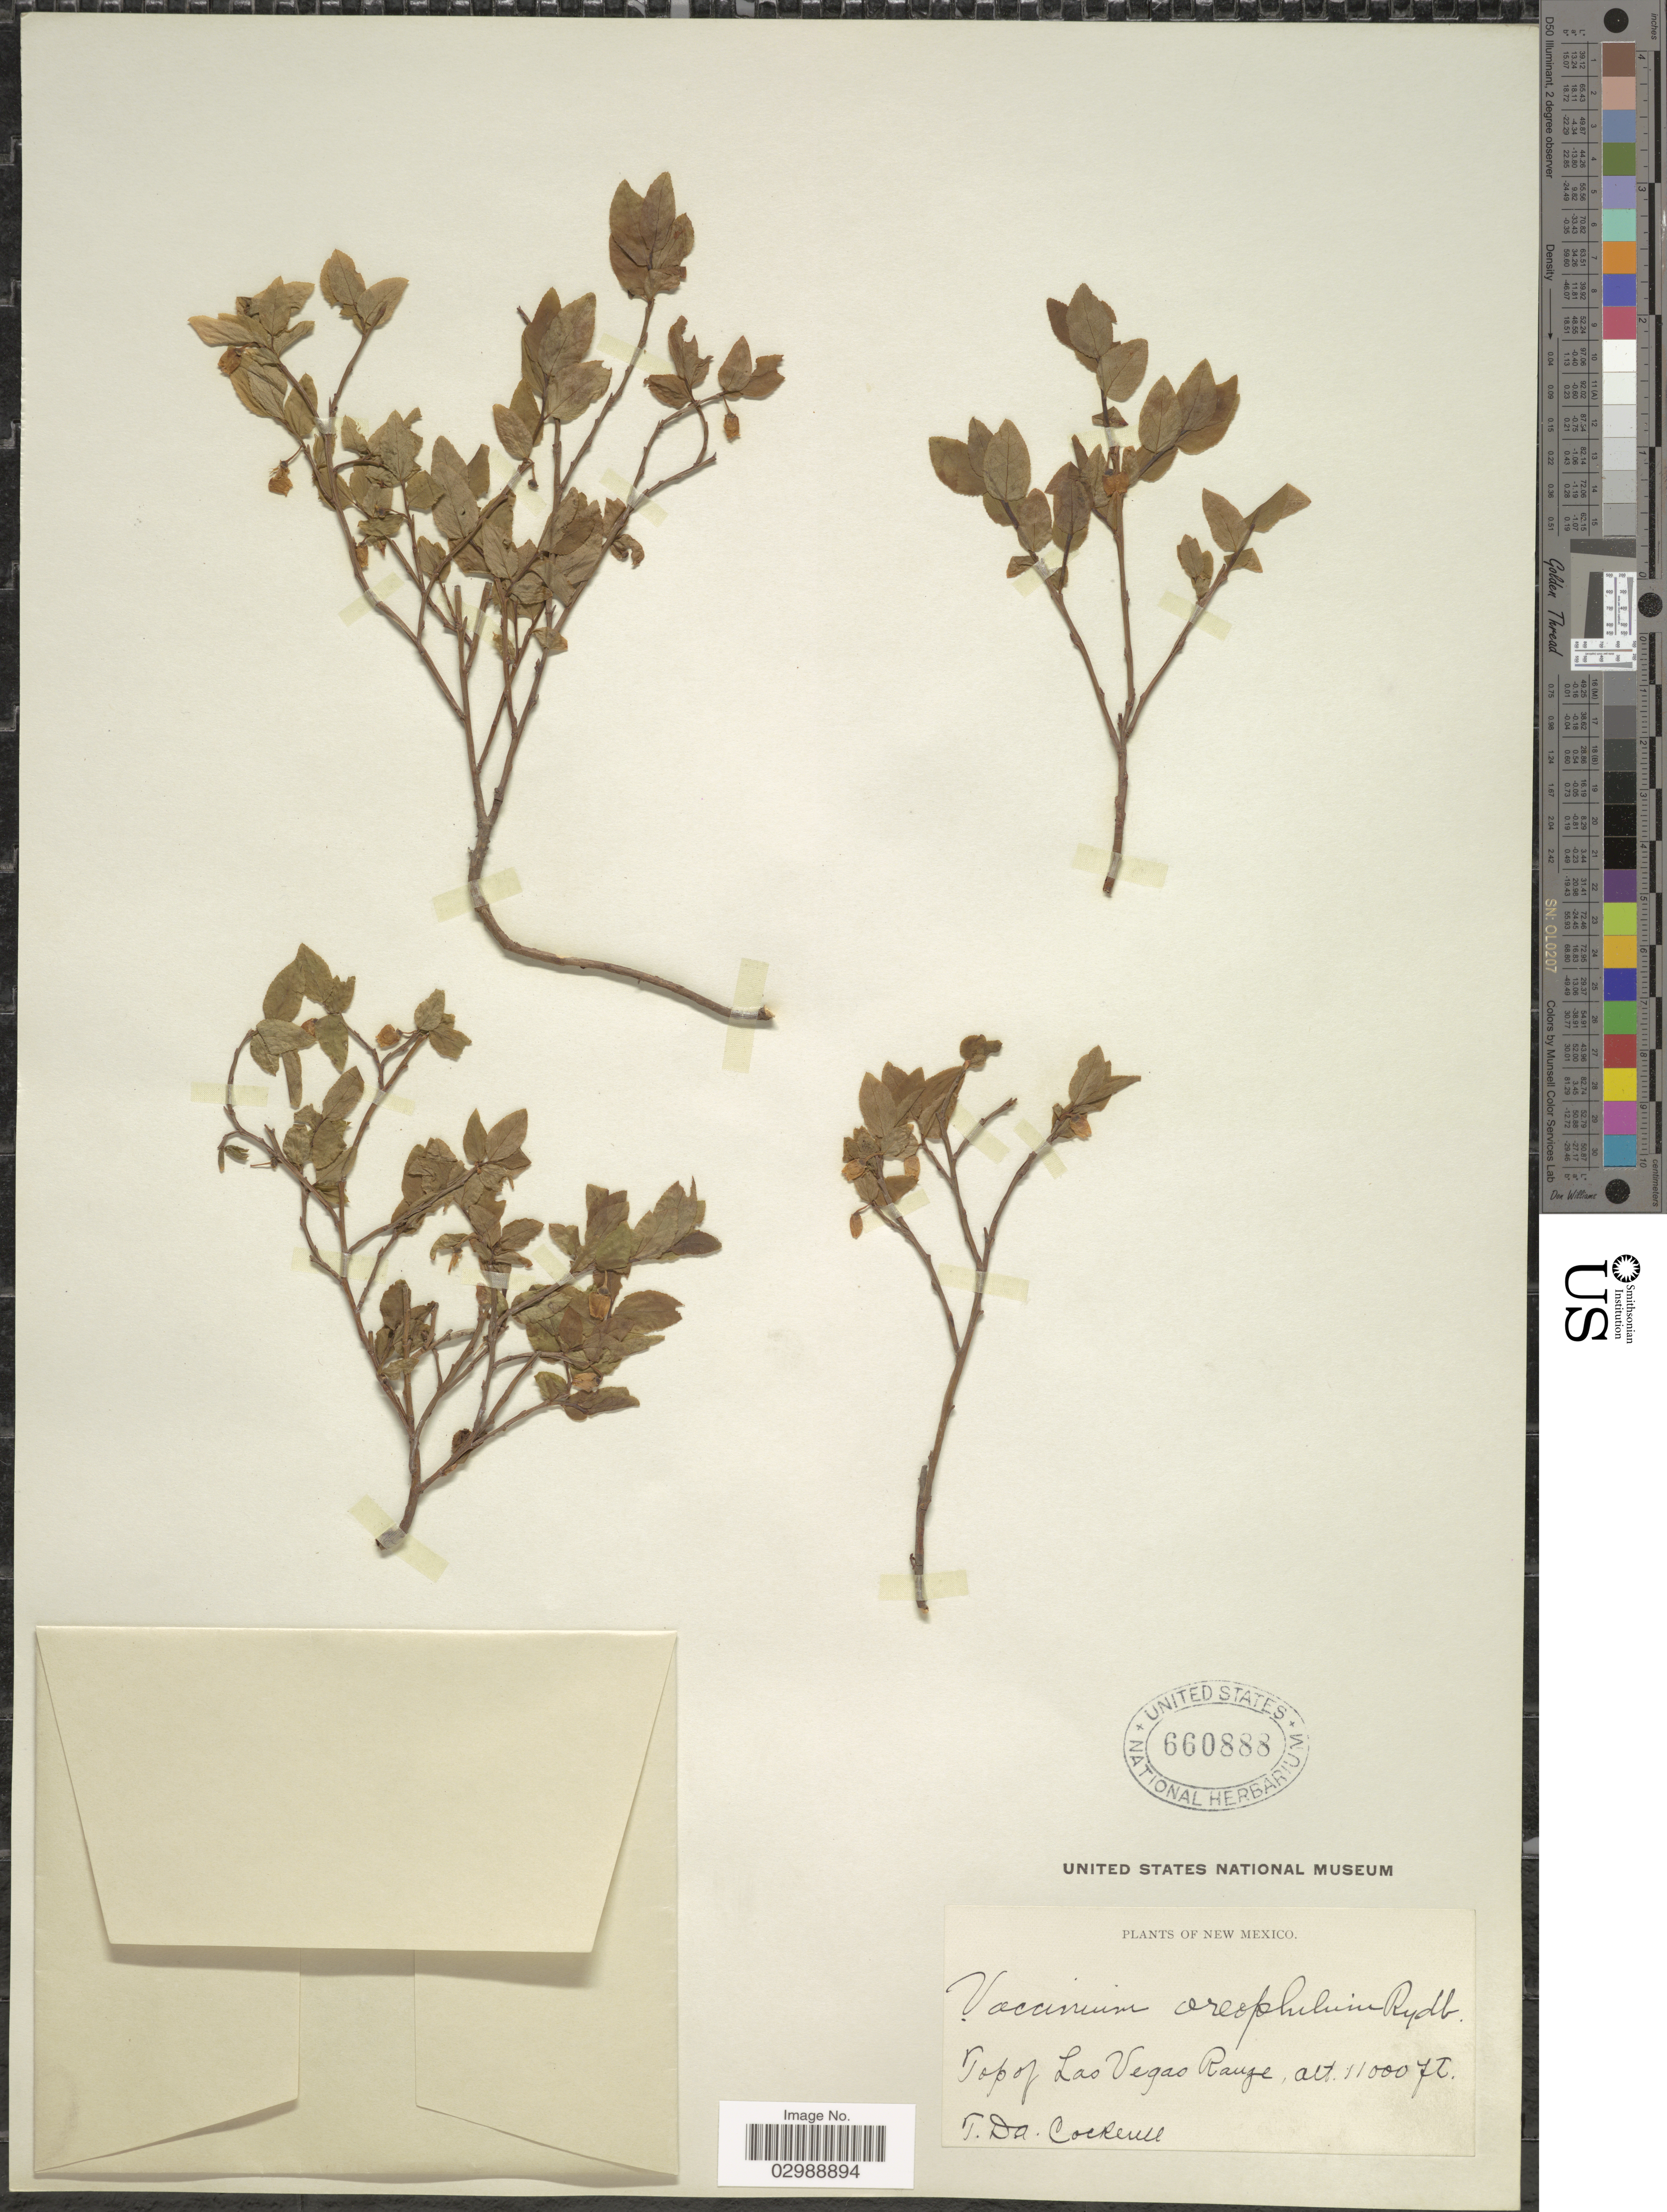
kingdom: Plantae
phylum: Tracheophyta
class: Magnoliopsida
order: Ericales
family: Ericaceae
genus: Vaccinium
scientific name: Vaccinium oreophilum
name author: Rydb.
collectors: T. Cockerell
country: United States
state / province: New Mexico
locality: Top of Las Vegas Range.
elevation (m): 3353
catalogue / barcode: US 660888